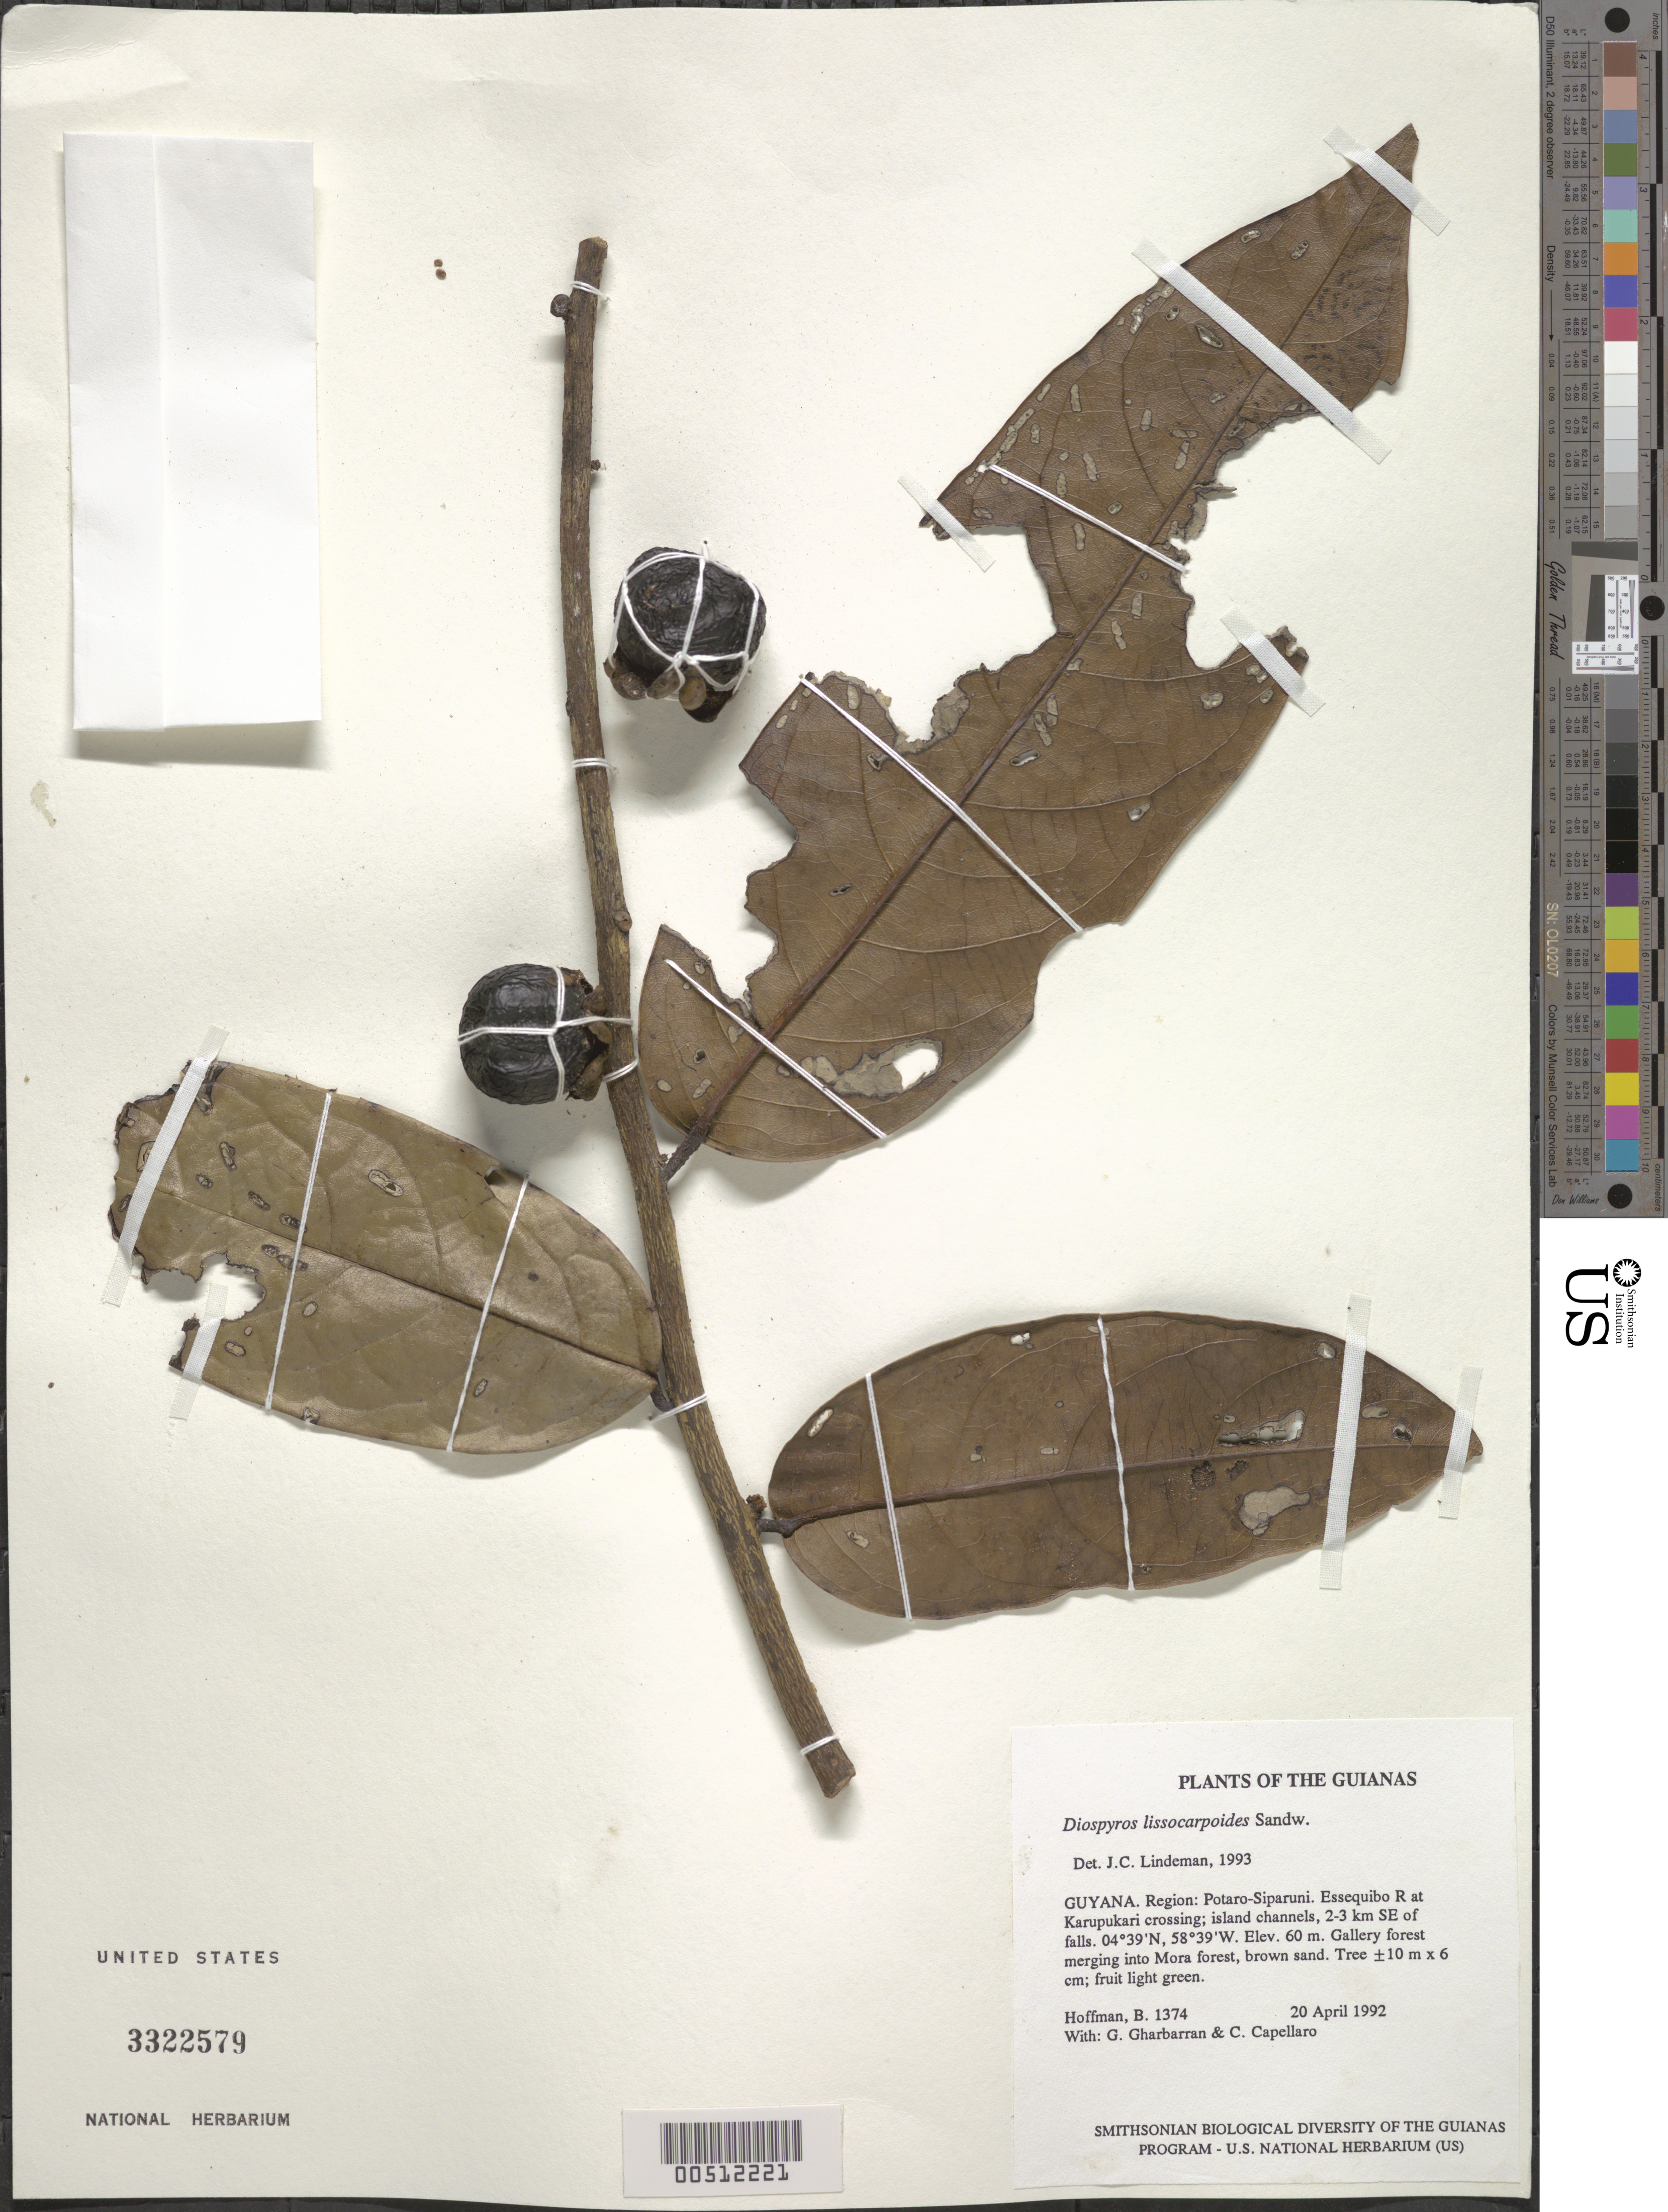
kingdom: Plantae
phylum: Tracheophyta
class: Magnoliopsida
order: Ericales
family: Ebenaceae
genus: Diospyros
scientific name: Diospyros lissocarpoides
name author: Sandwith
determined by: Lindeman, J. C.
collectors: B. Hoffman, G. Gharbarran & C. Capellaro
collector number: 1374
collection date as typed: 20 April 1992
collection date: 1992-04-20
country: Guyana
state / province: Potaro-Siparuni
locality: Essequibo River at Karupukari crossing; island channels, 2-3 km SE of falls. Iwokrama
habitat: Gallery forest merging into Mora forest, brown sand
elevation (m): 60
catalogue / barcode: US 3322579